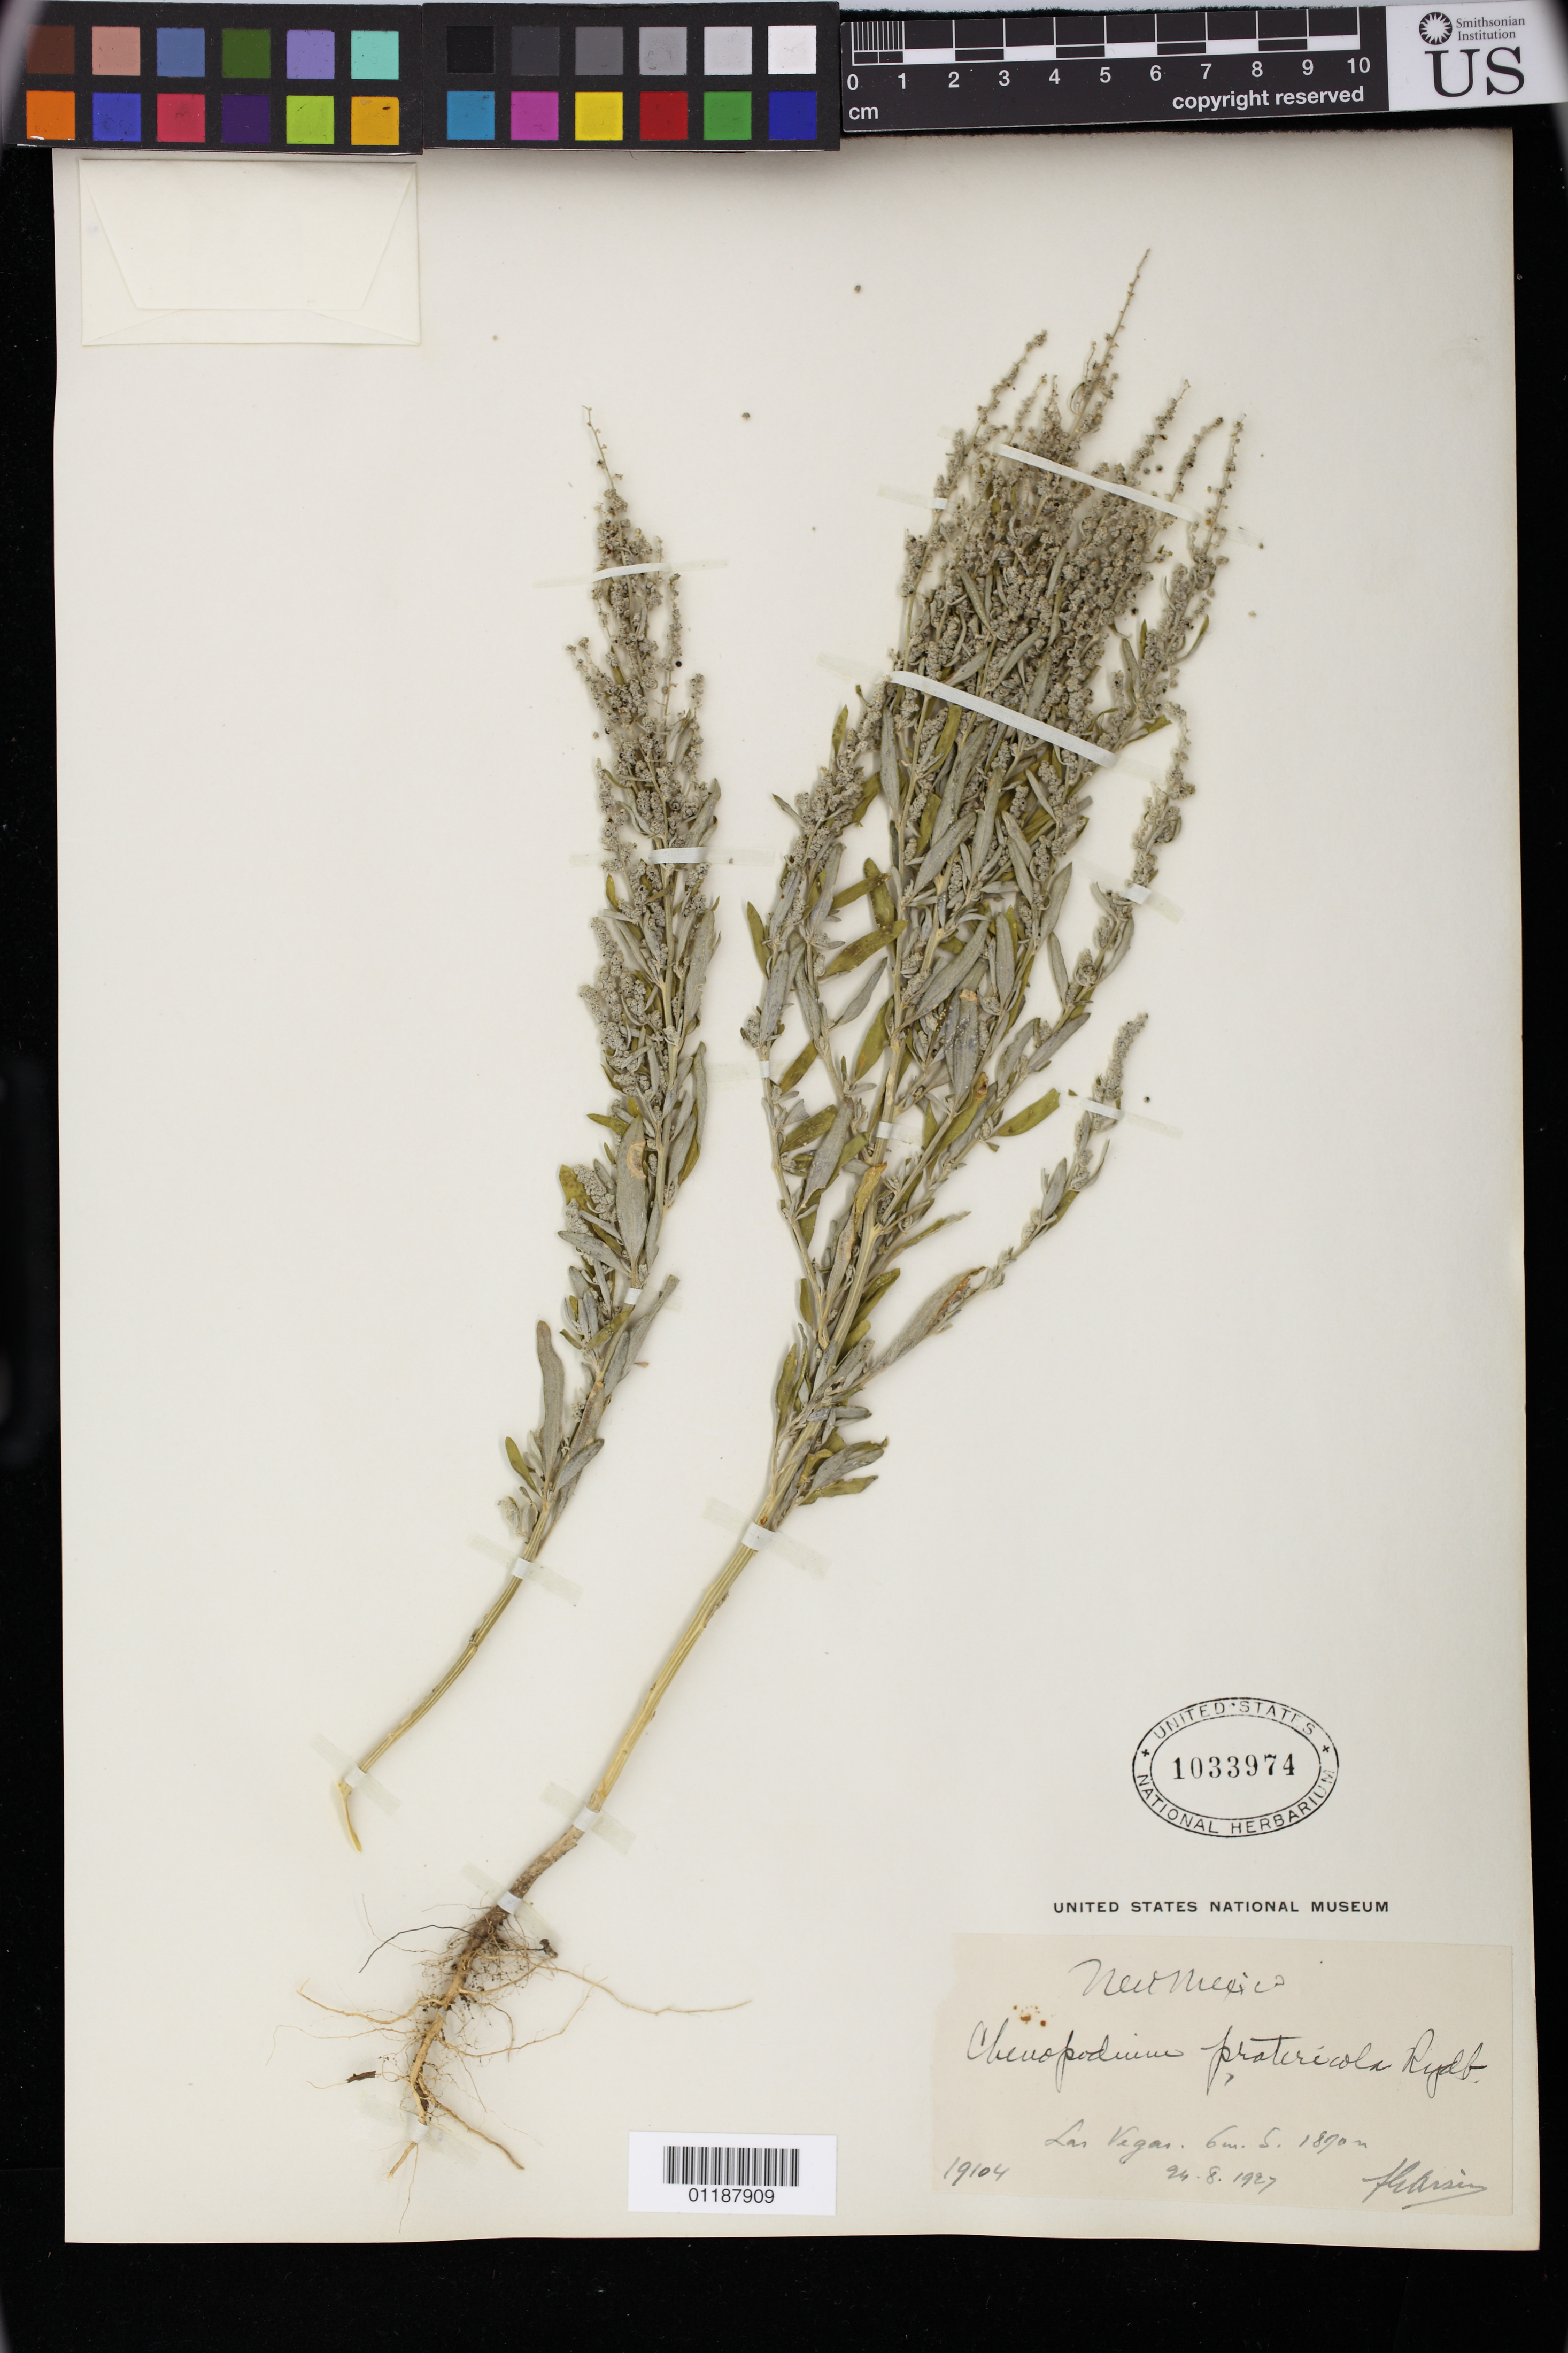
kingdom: Plantae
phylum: Tracheophyta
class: Magnoliopsida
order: Caryophyllales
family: Amaranthaceae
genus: Chenopodium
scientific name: Chenopodium pratericola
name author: Rydb.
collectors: Bro. G. Arsène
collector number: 19104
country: United States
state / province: New Mexico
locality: Las Vegas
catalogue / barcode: US 1033974